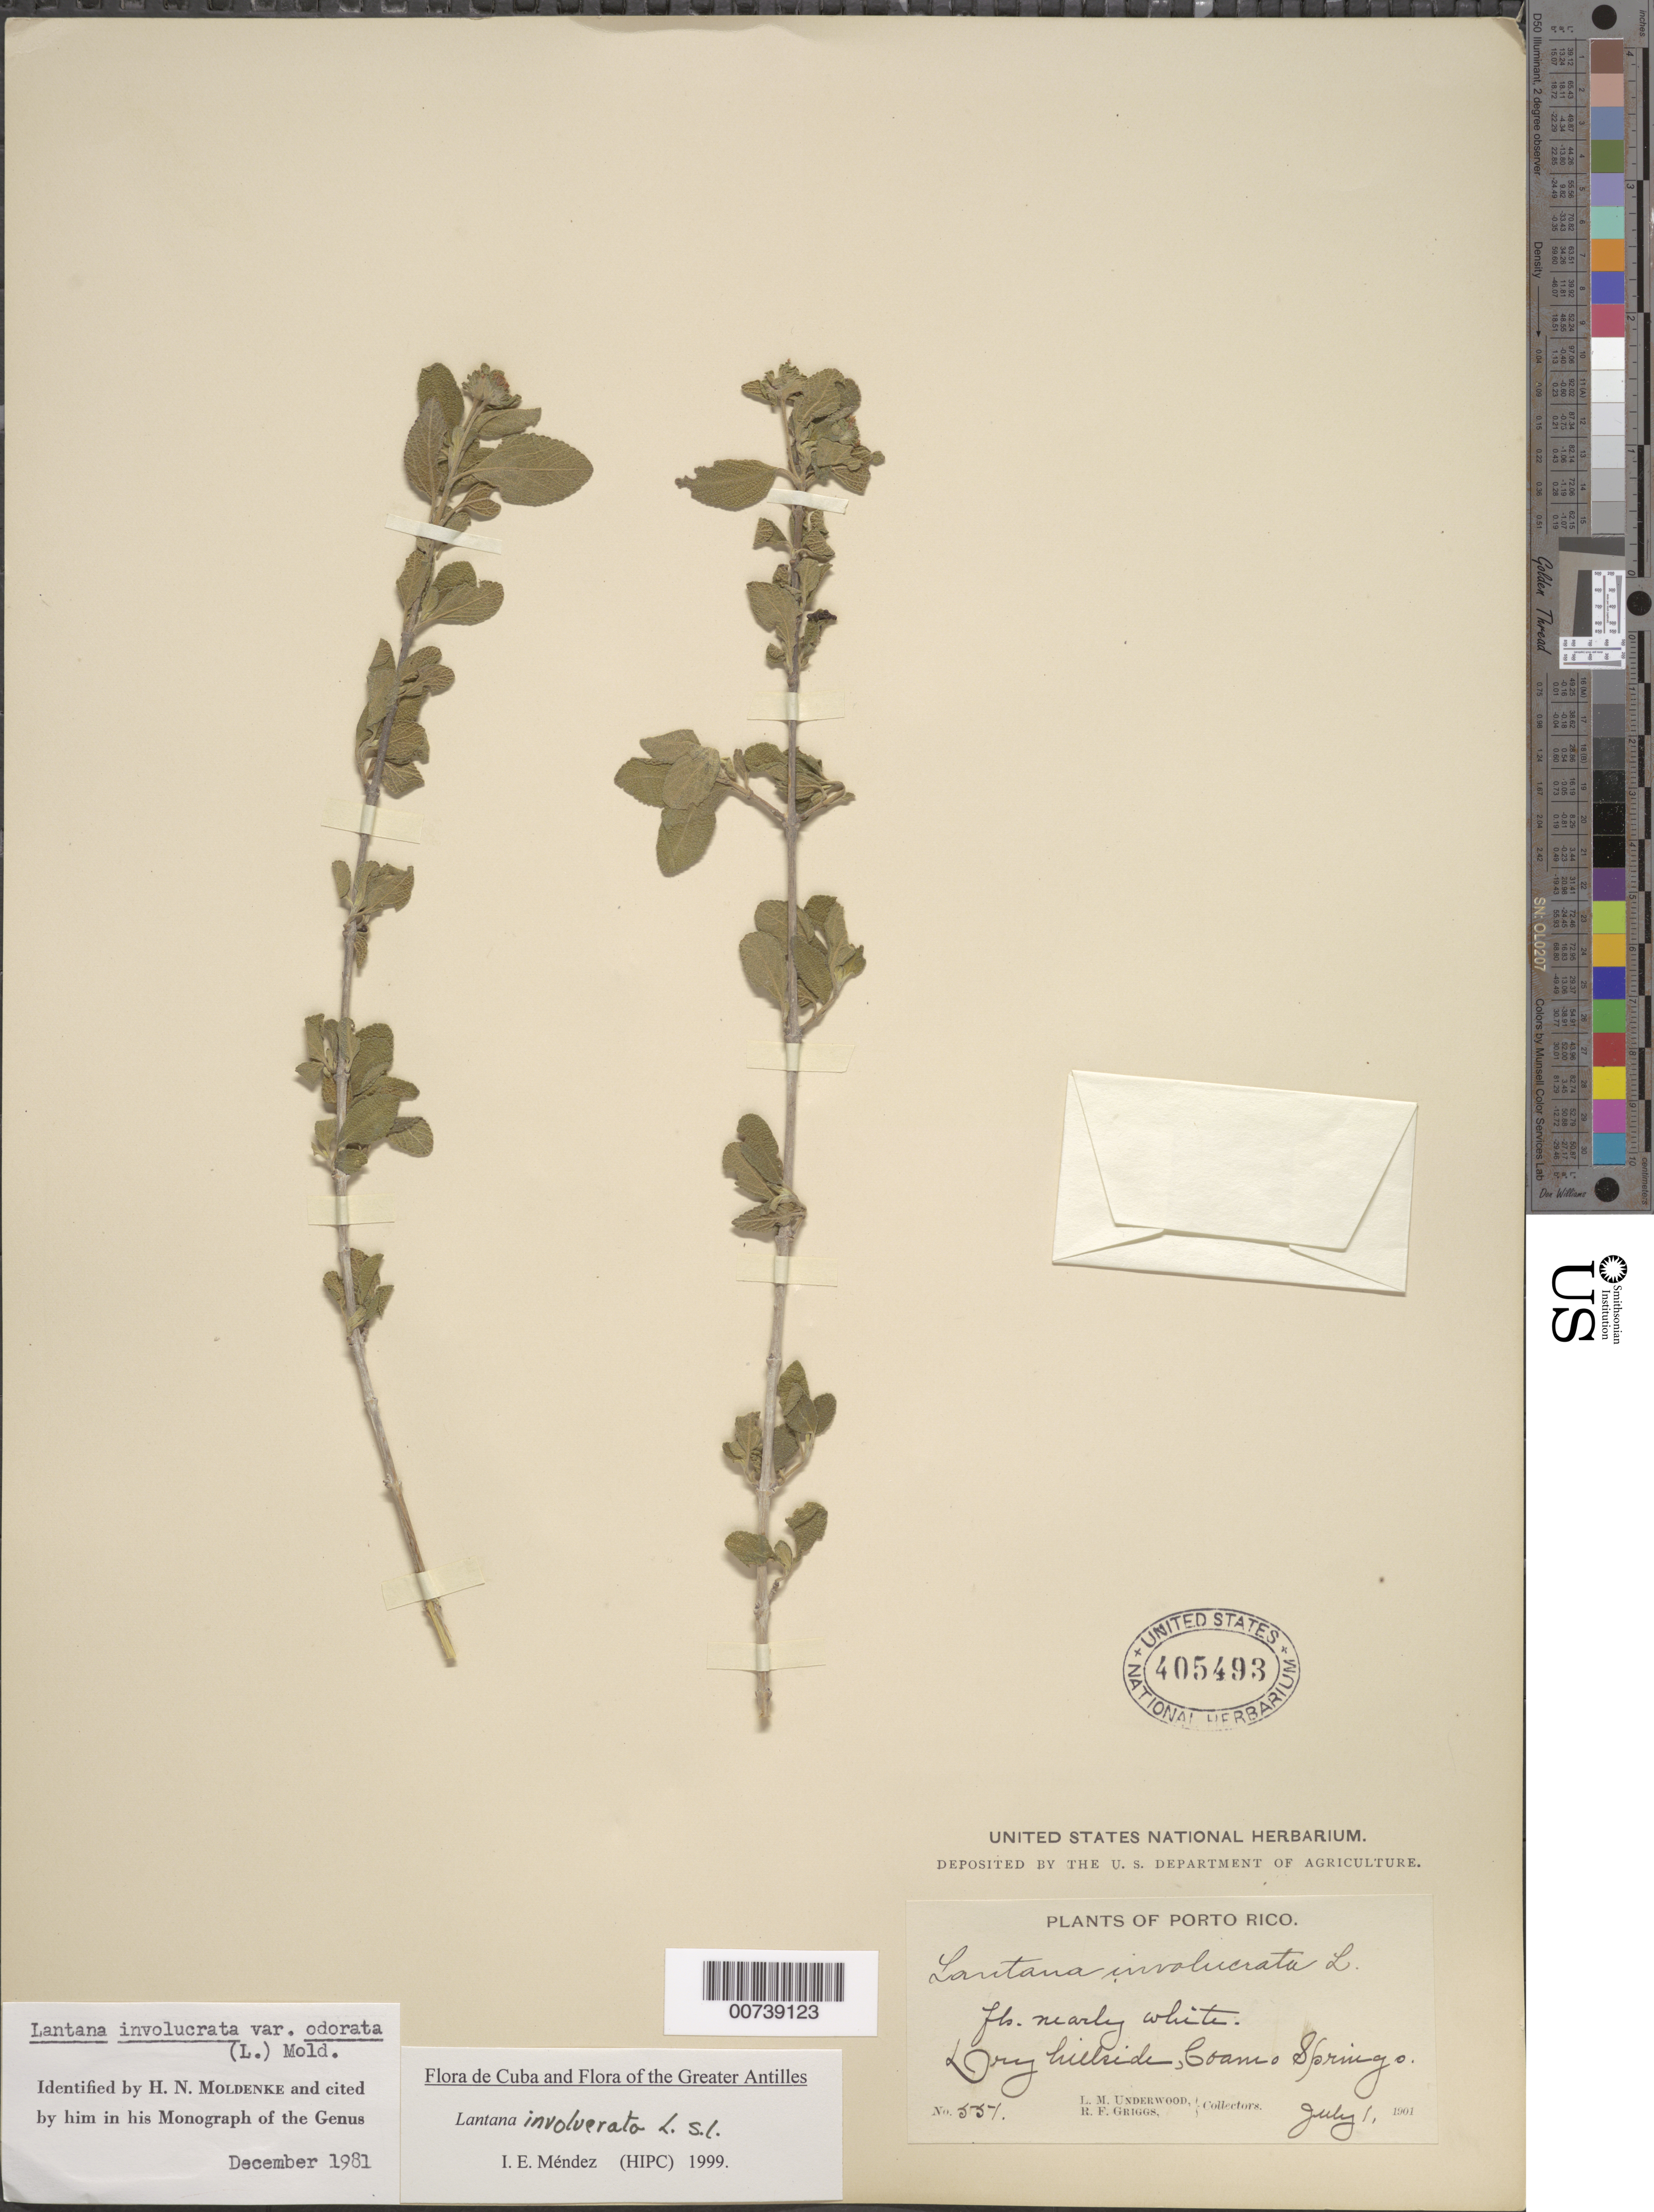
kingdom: Plantae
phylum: Tracheophyta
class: Magnoliopsida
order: Lamiales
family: Verbenaceae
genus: Lantana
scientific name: Lantana involucrata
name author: L.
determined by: Méndez, Isidro E., (HIPC)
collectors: L. M. Underwood & R. F. Griggs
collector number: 554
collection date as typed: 01 Jul 1901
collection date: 1901-07-01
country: Puerto Rico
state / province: Coamo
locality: Coamo Springs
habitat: Dry hillside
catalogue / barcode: US 405493